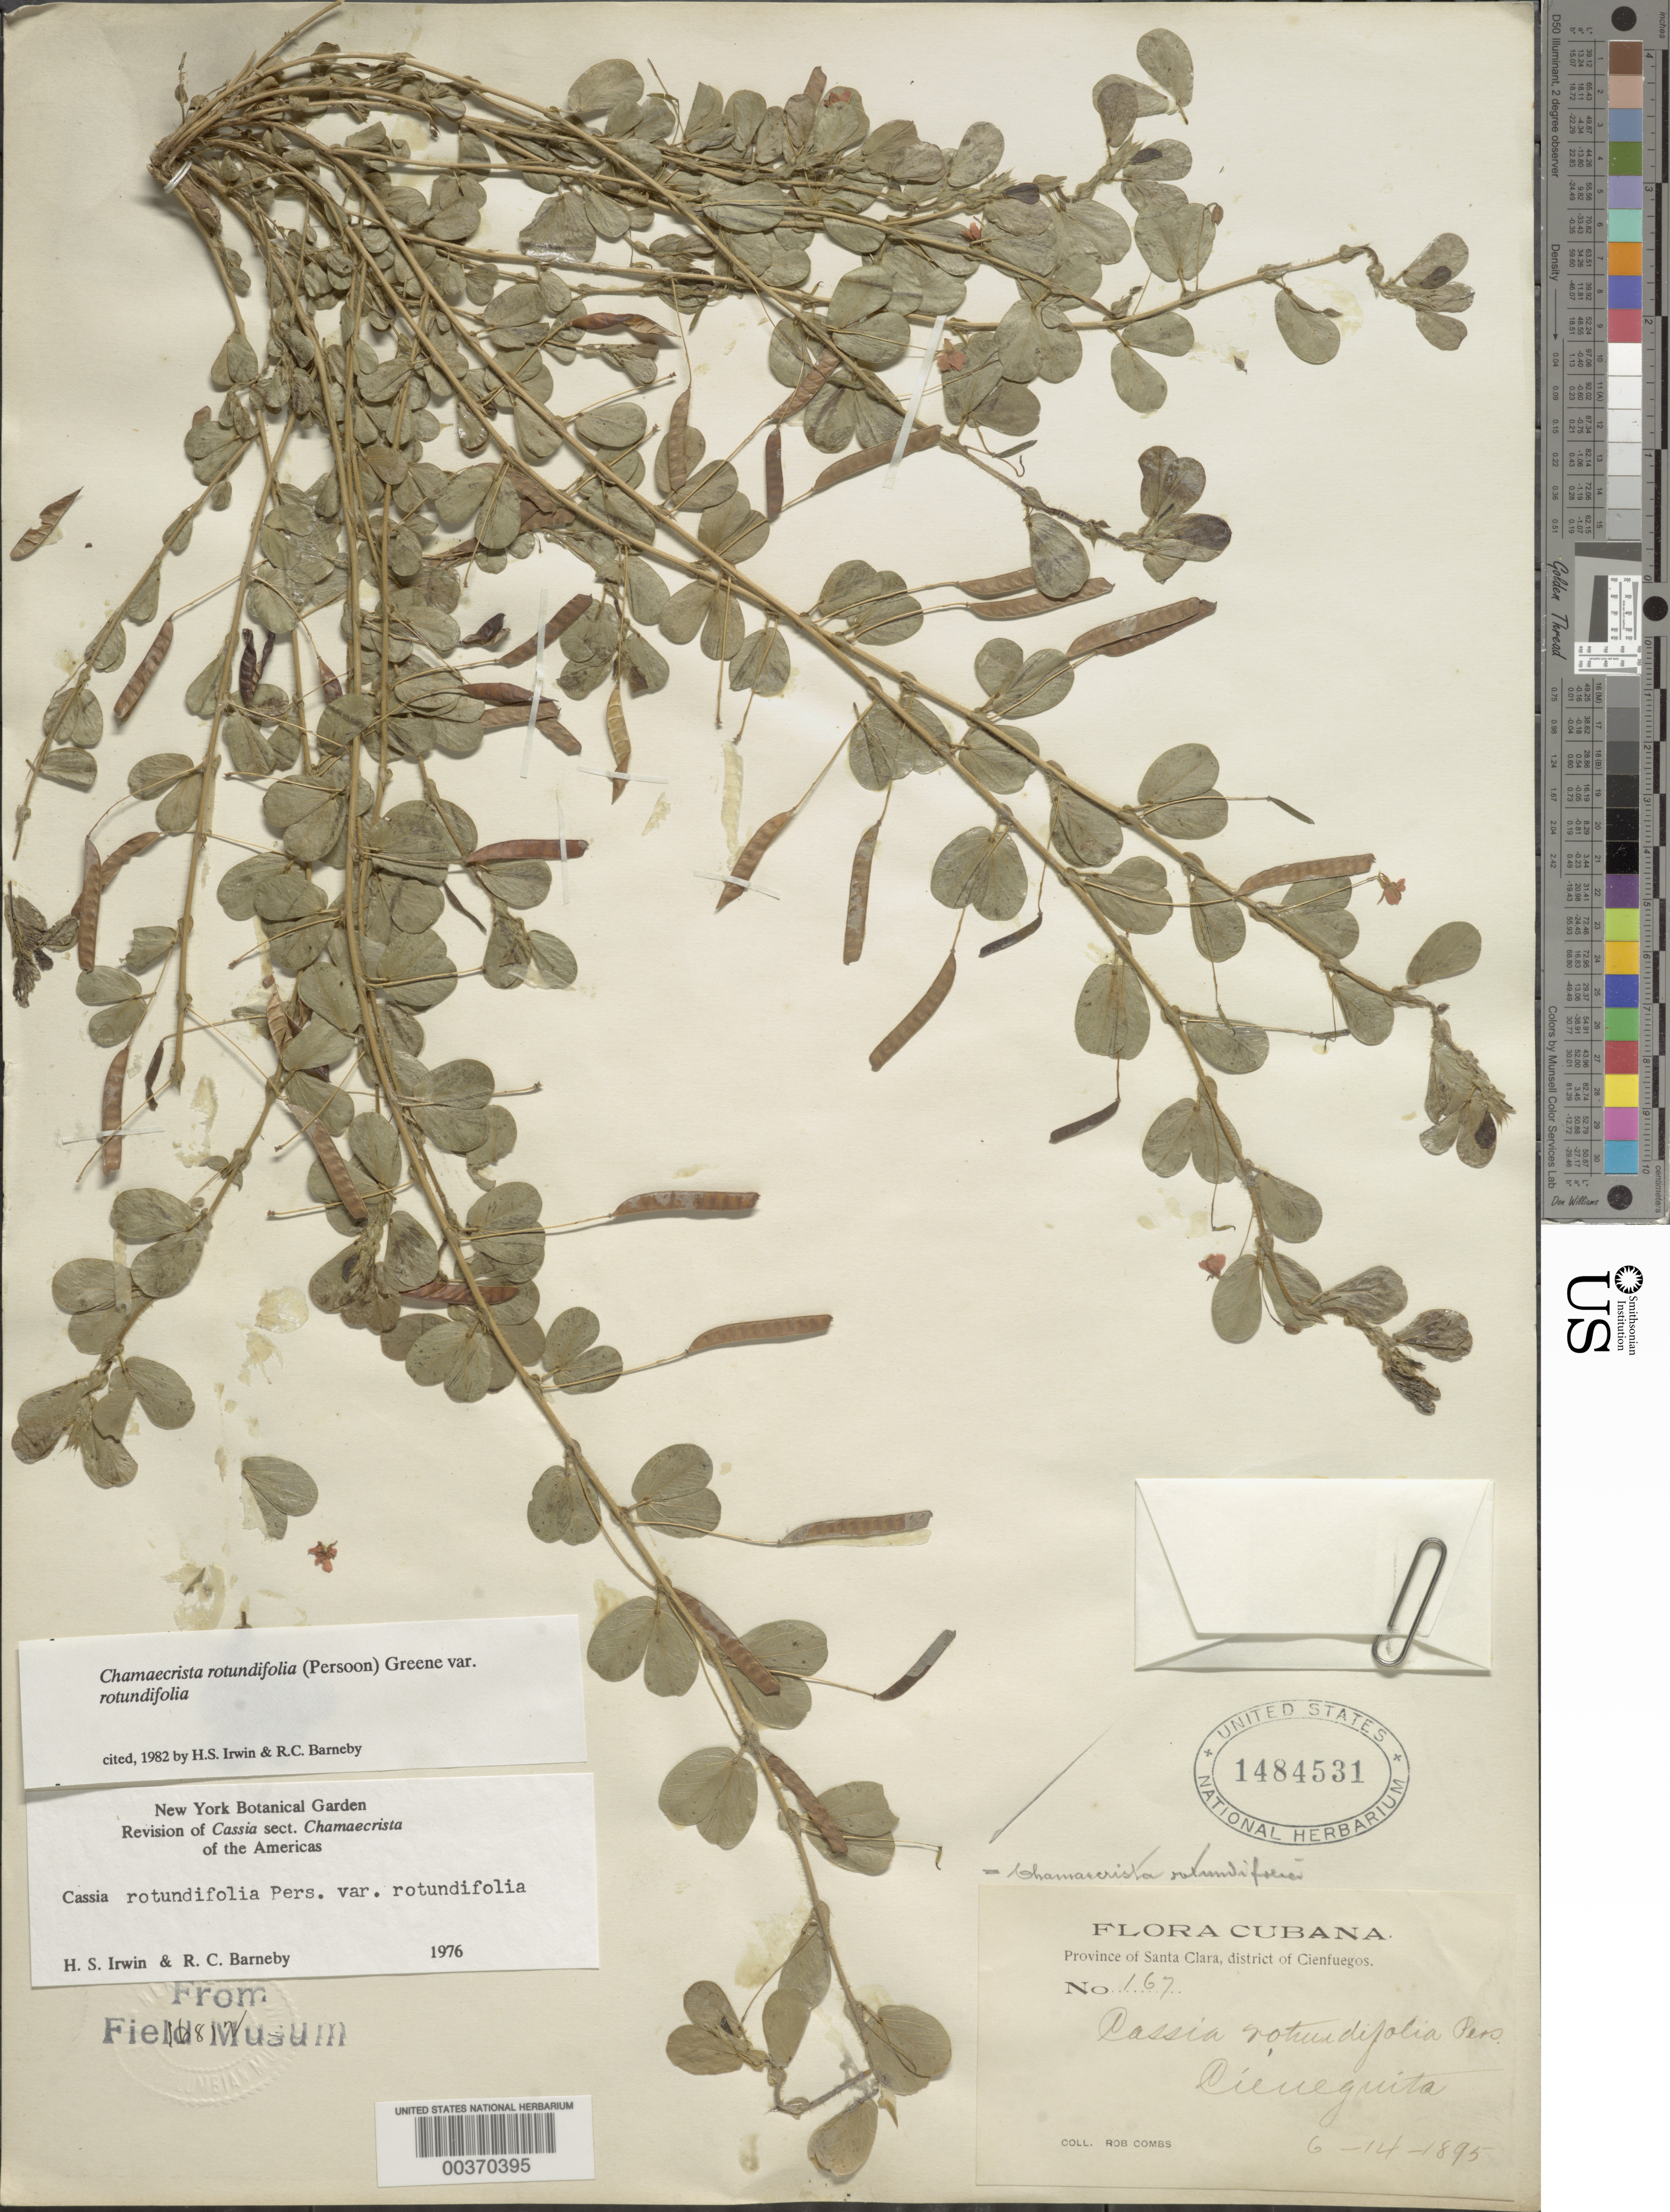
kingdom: Plantae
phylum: Tracheophyta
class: Magnoliopsida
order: Fabales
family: Fabaceae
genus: Chamaecrista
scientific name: Chamaecrista rotundifolia var. rotundifolia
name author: (Pers.) Greene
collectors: R. Combs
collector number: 167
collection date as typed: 14 Jun 1895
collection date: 1895-06-14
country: Cuba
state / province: Cienfuegos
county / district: Cienfuegos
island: Greater Antilles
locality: Cieneguita. [province recorded as (former province of) las villas]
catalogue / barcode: US 1484531